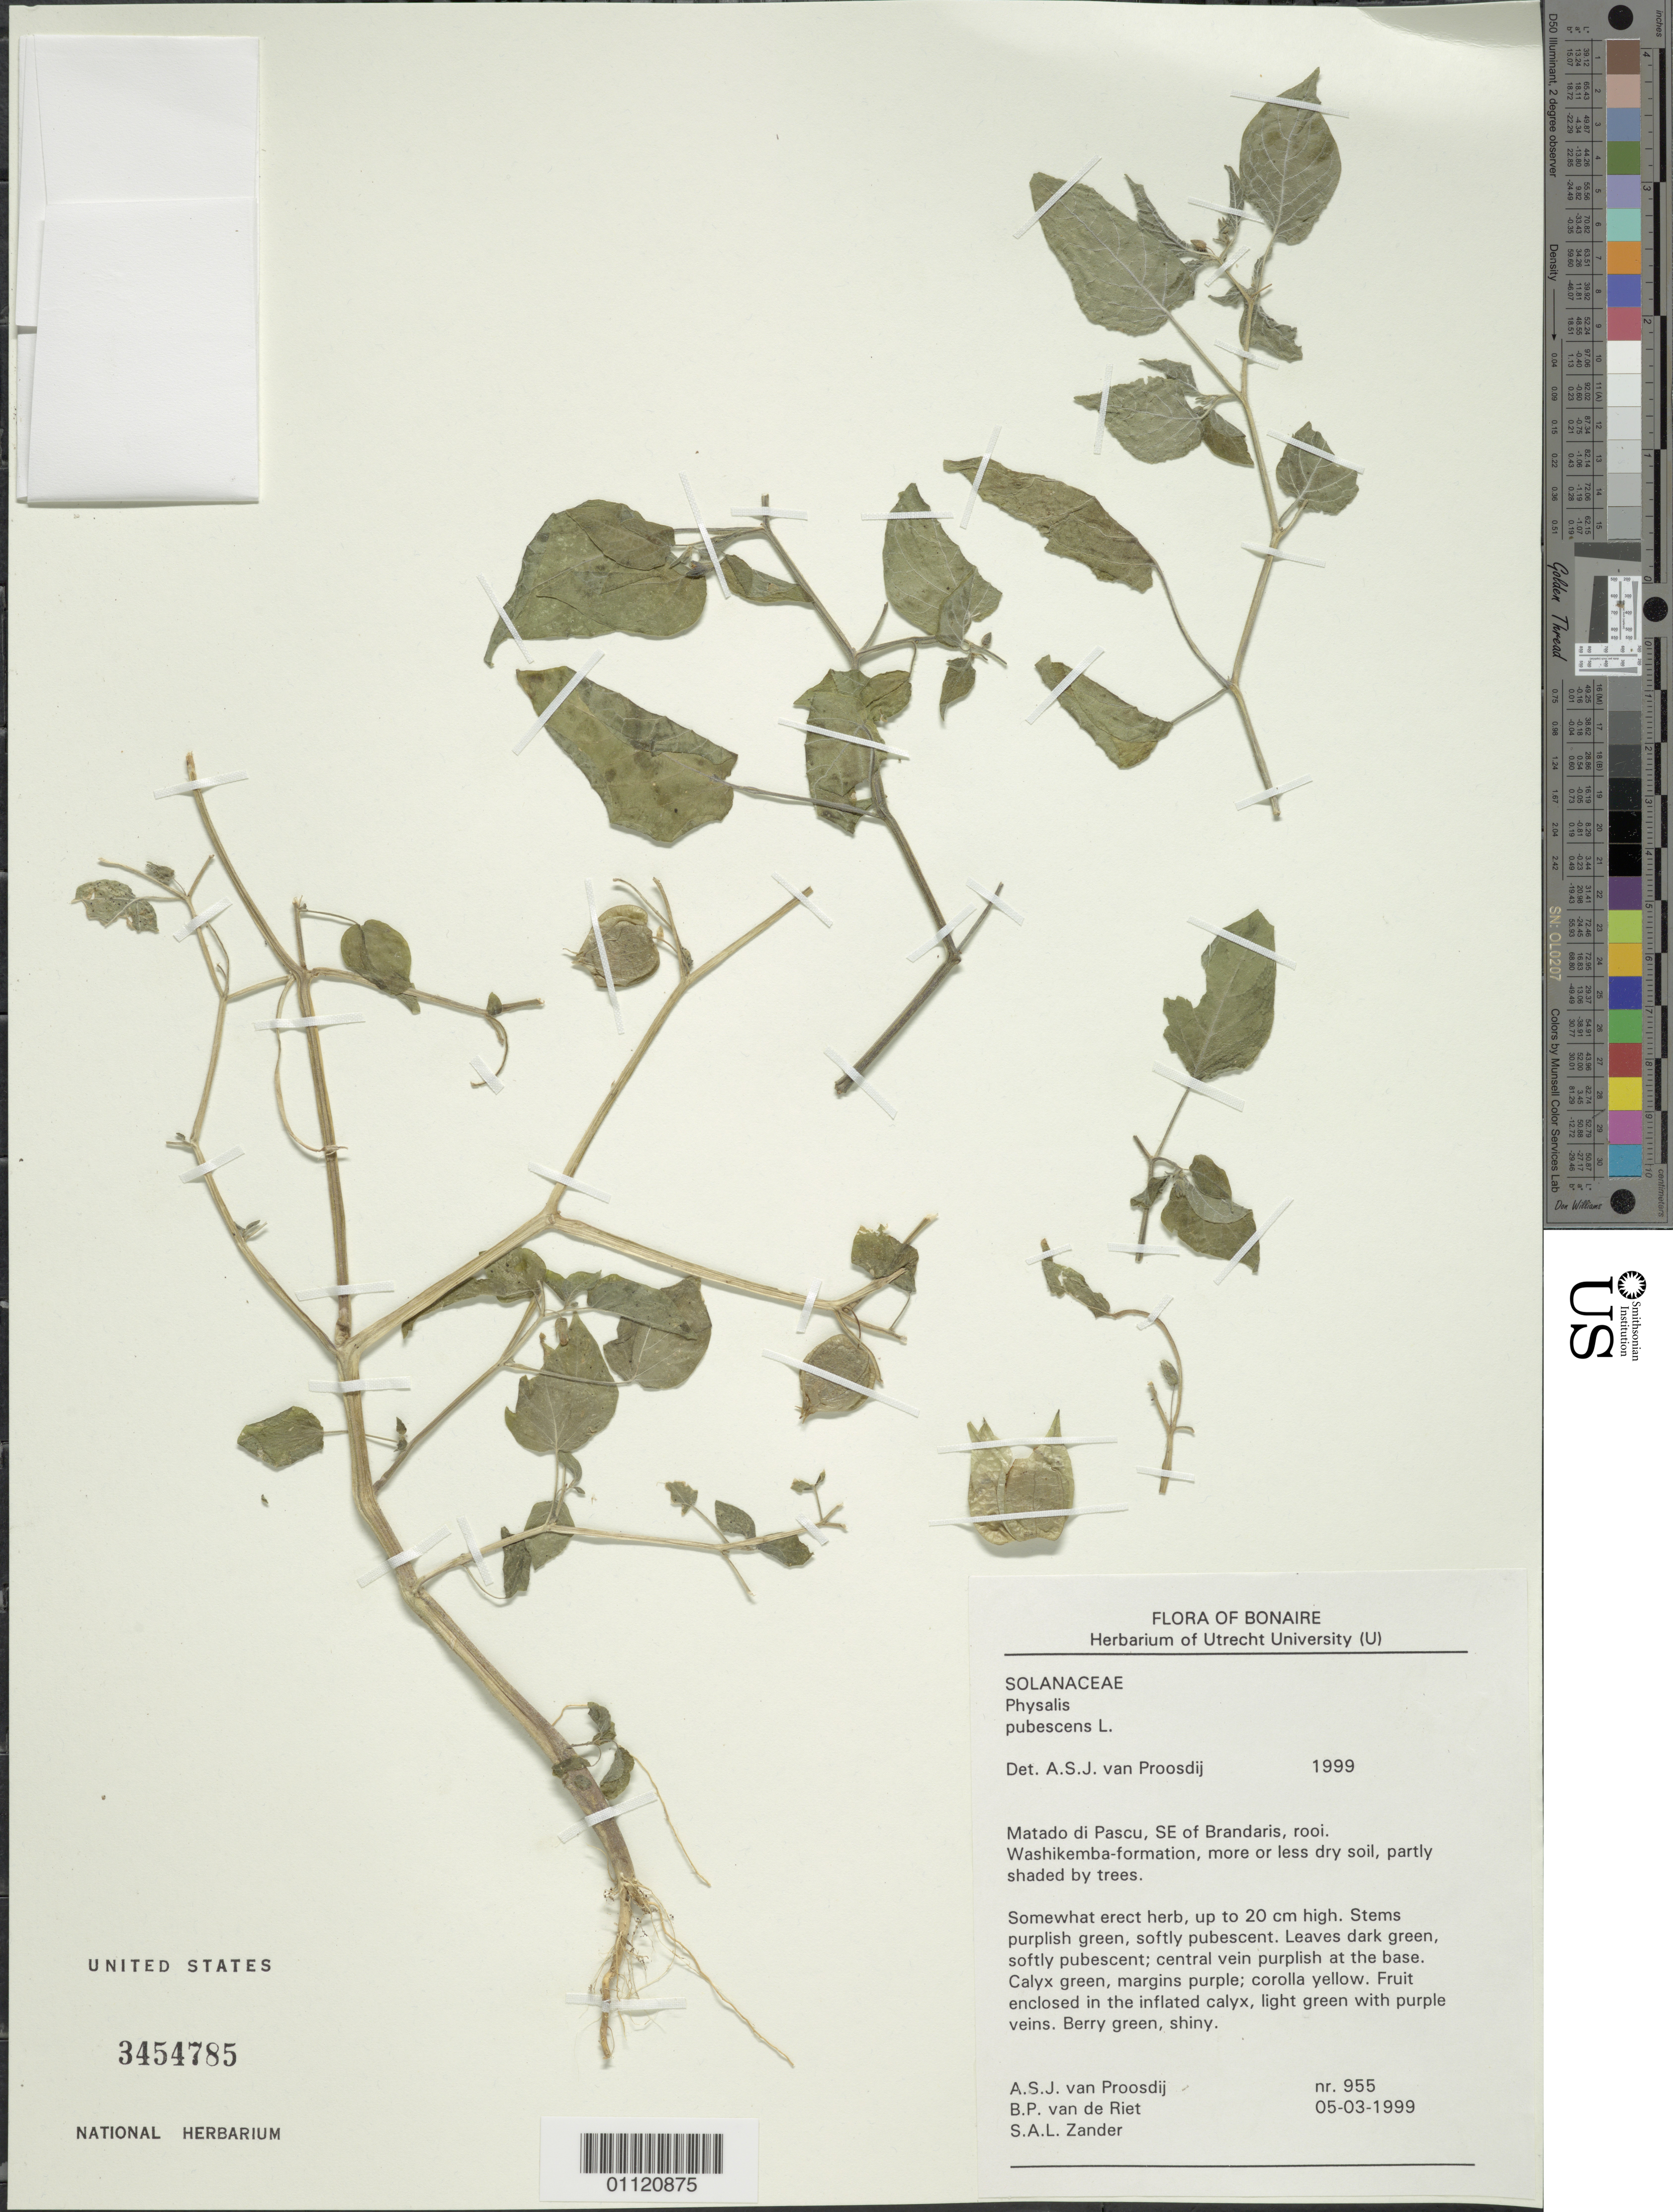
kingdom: Plantae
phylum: Tracheophyta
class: Magnoliopsida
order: Solanales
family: Solanaceae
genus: Physalis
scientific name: Physalis pubescens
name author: L.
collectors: A. Proosdij, B. Riet & S. Zander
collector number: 955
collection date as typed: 05 Mar 1999 or 03 May 1999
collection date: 1999-03-05 or 1999-05-03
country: Netherlands Antilles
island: Bonaire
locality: Matado di Pascu, SE of Brandaris, rooi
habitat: Washikemba-formation, more or less dry soil, partly shaded by trees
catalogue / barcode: US 3454785